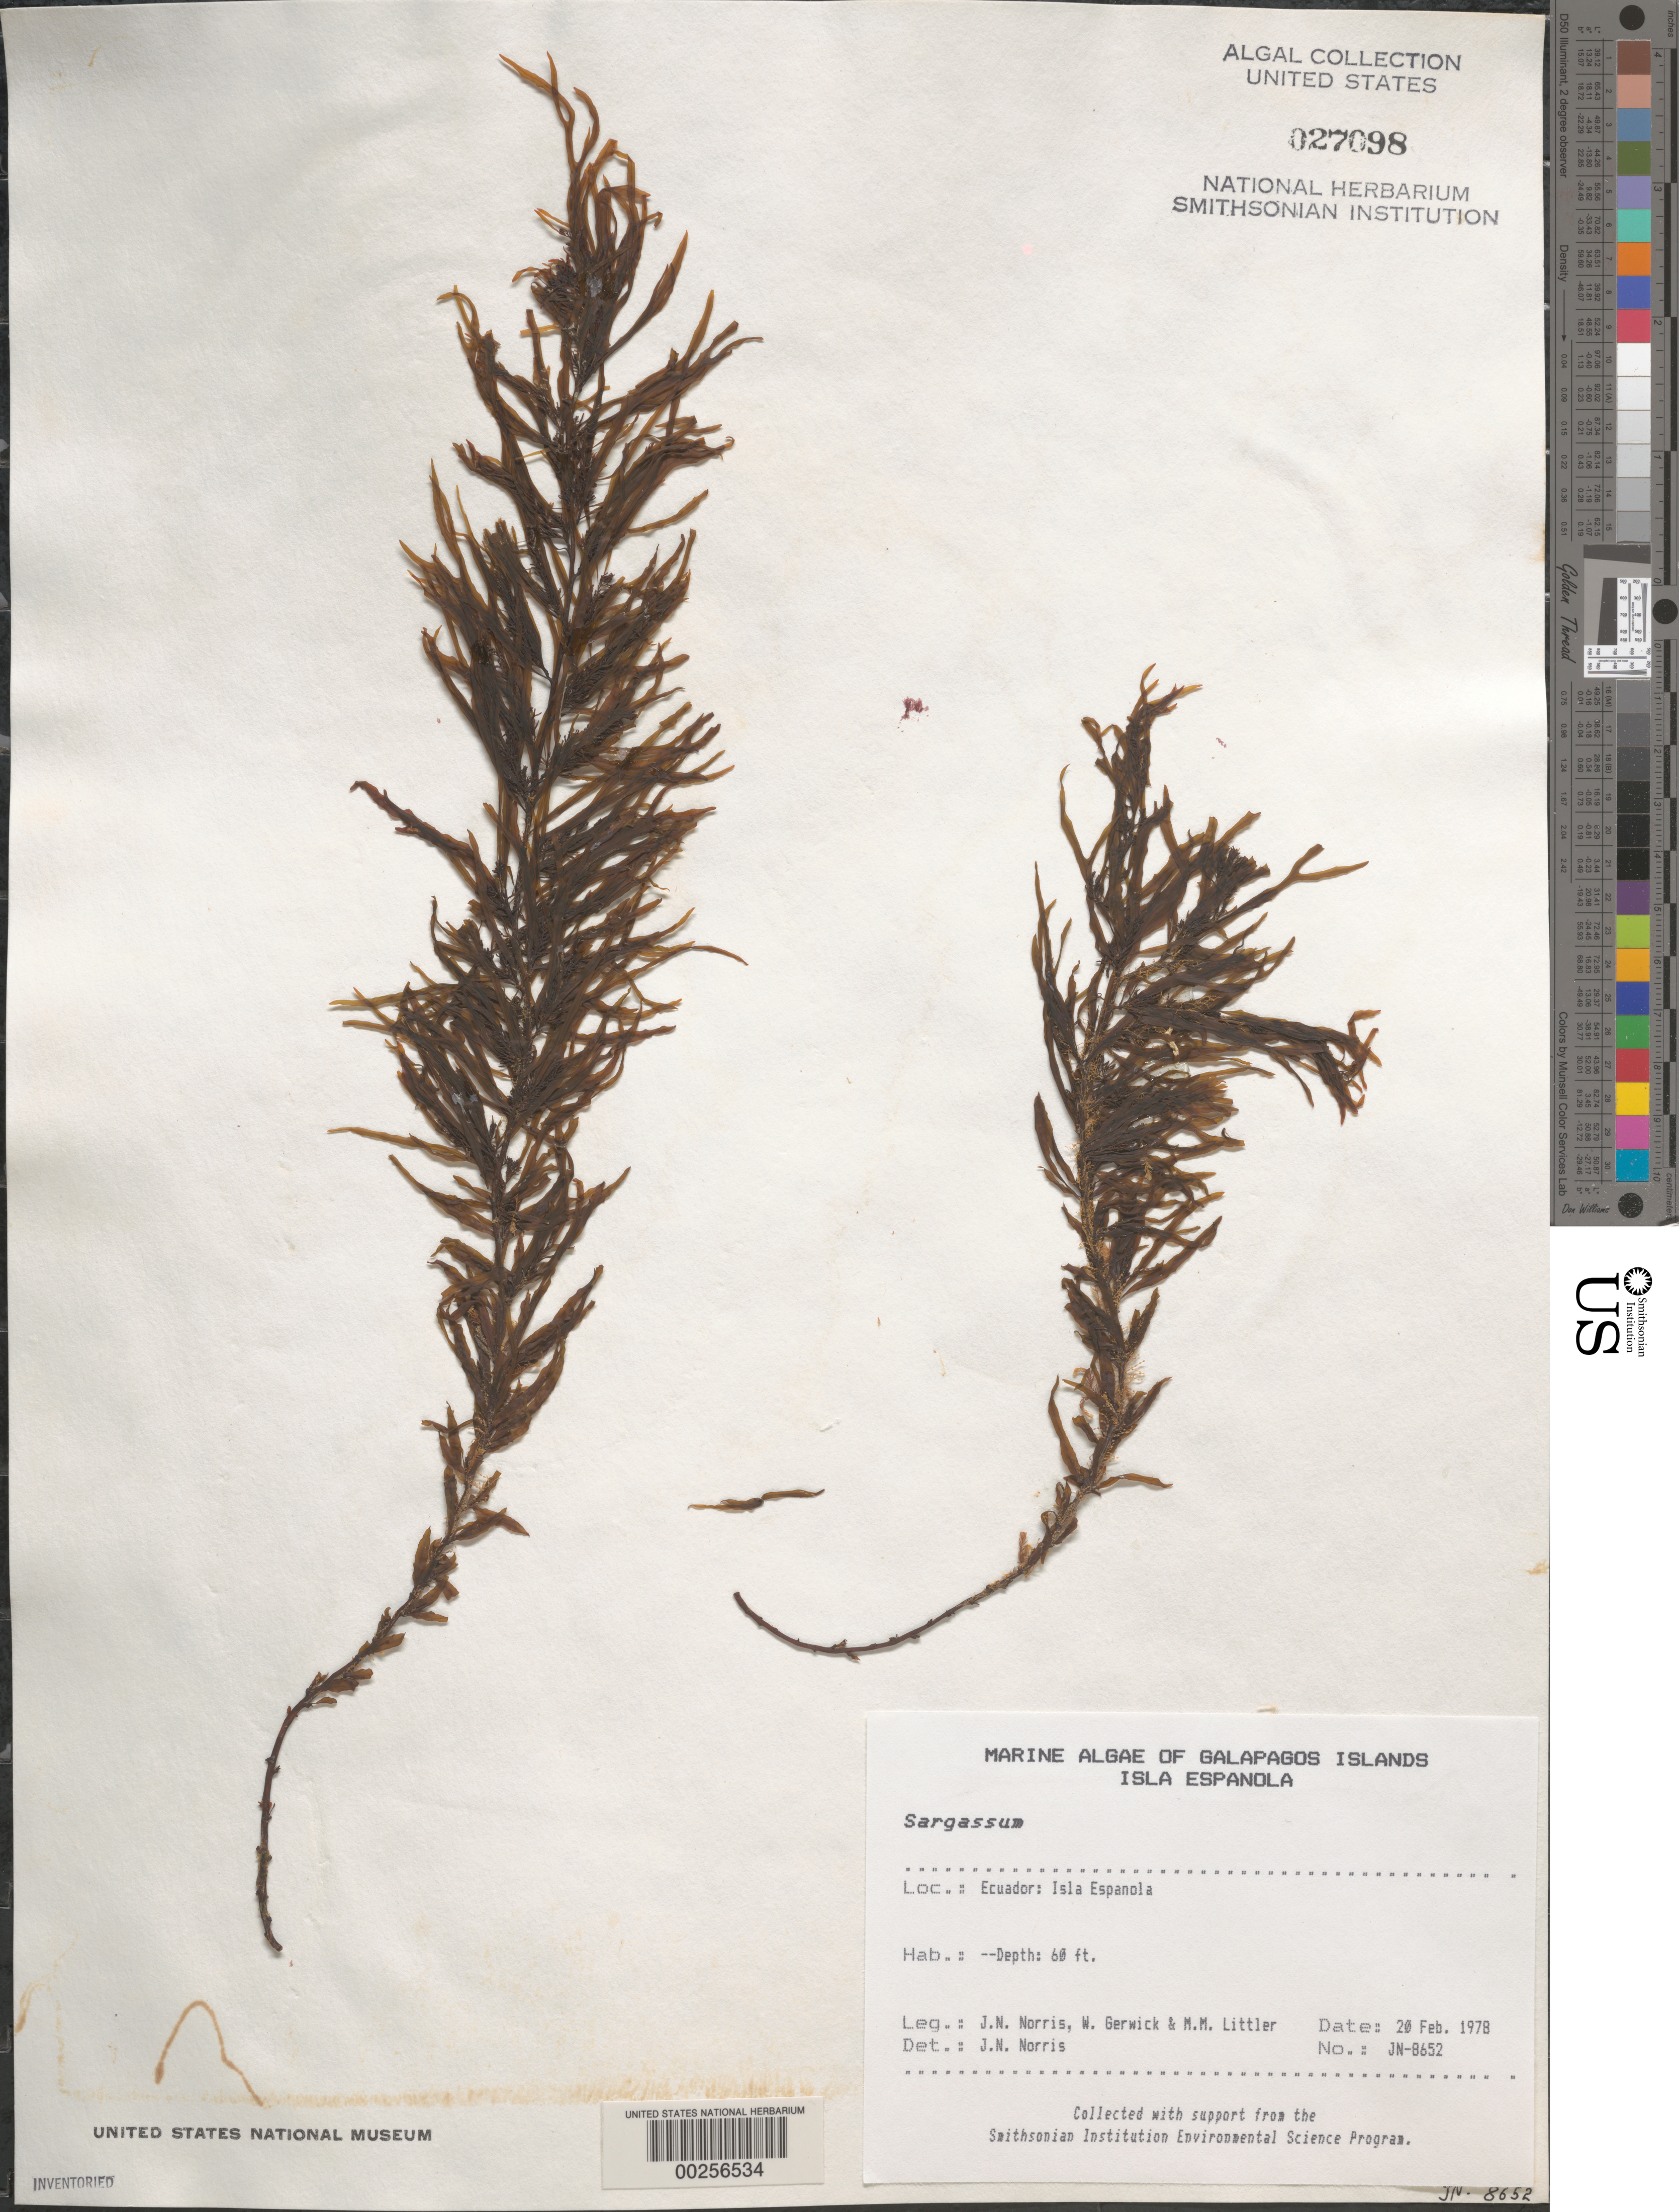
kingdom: Chromista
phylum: Ochrophyta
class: Phaeophyceae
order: Fucales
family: Sargassaceae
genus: Sargassum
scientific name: Sargassum sp.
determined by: Norris, James N.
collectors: J. N. Norris, W. Gerwick & M. M. Littler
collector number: JN-8652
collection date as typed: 20 Feb 1978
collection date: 1978-02-20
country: Ecuador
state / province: Colón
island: Española [Hood]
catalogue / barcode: US 27098